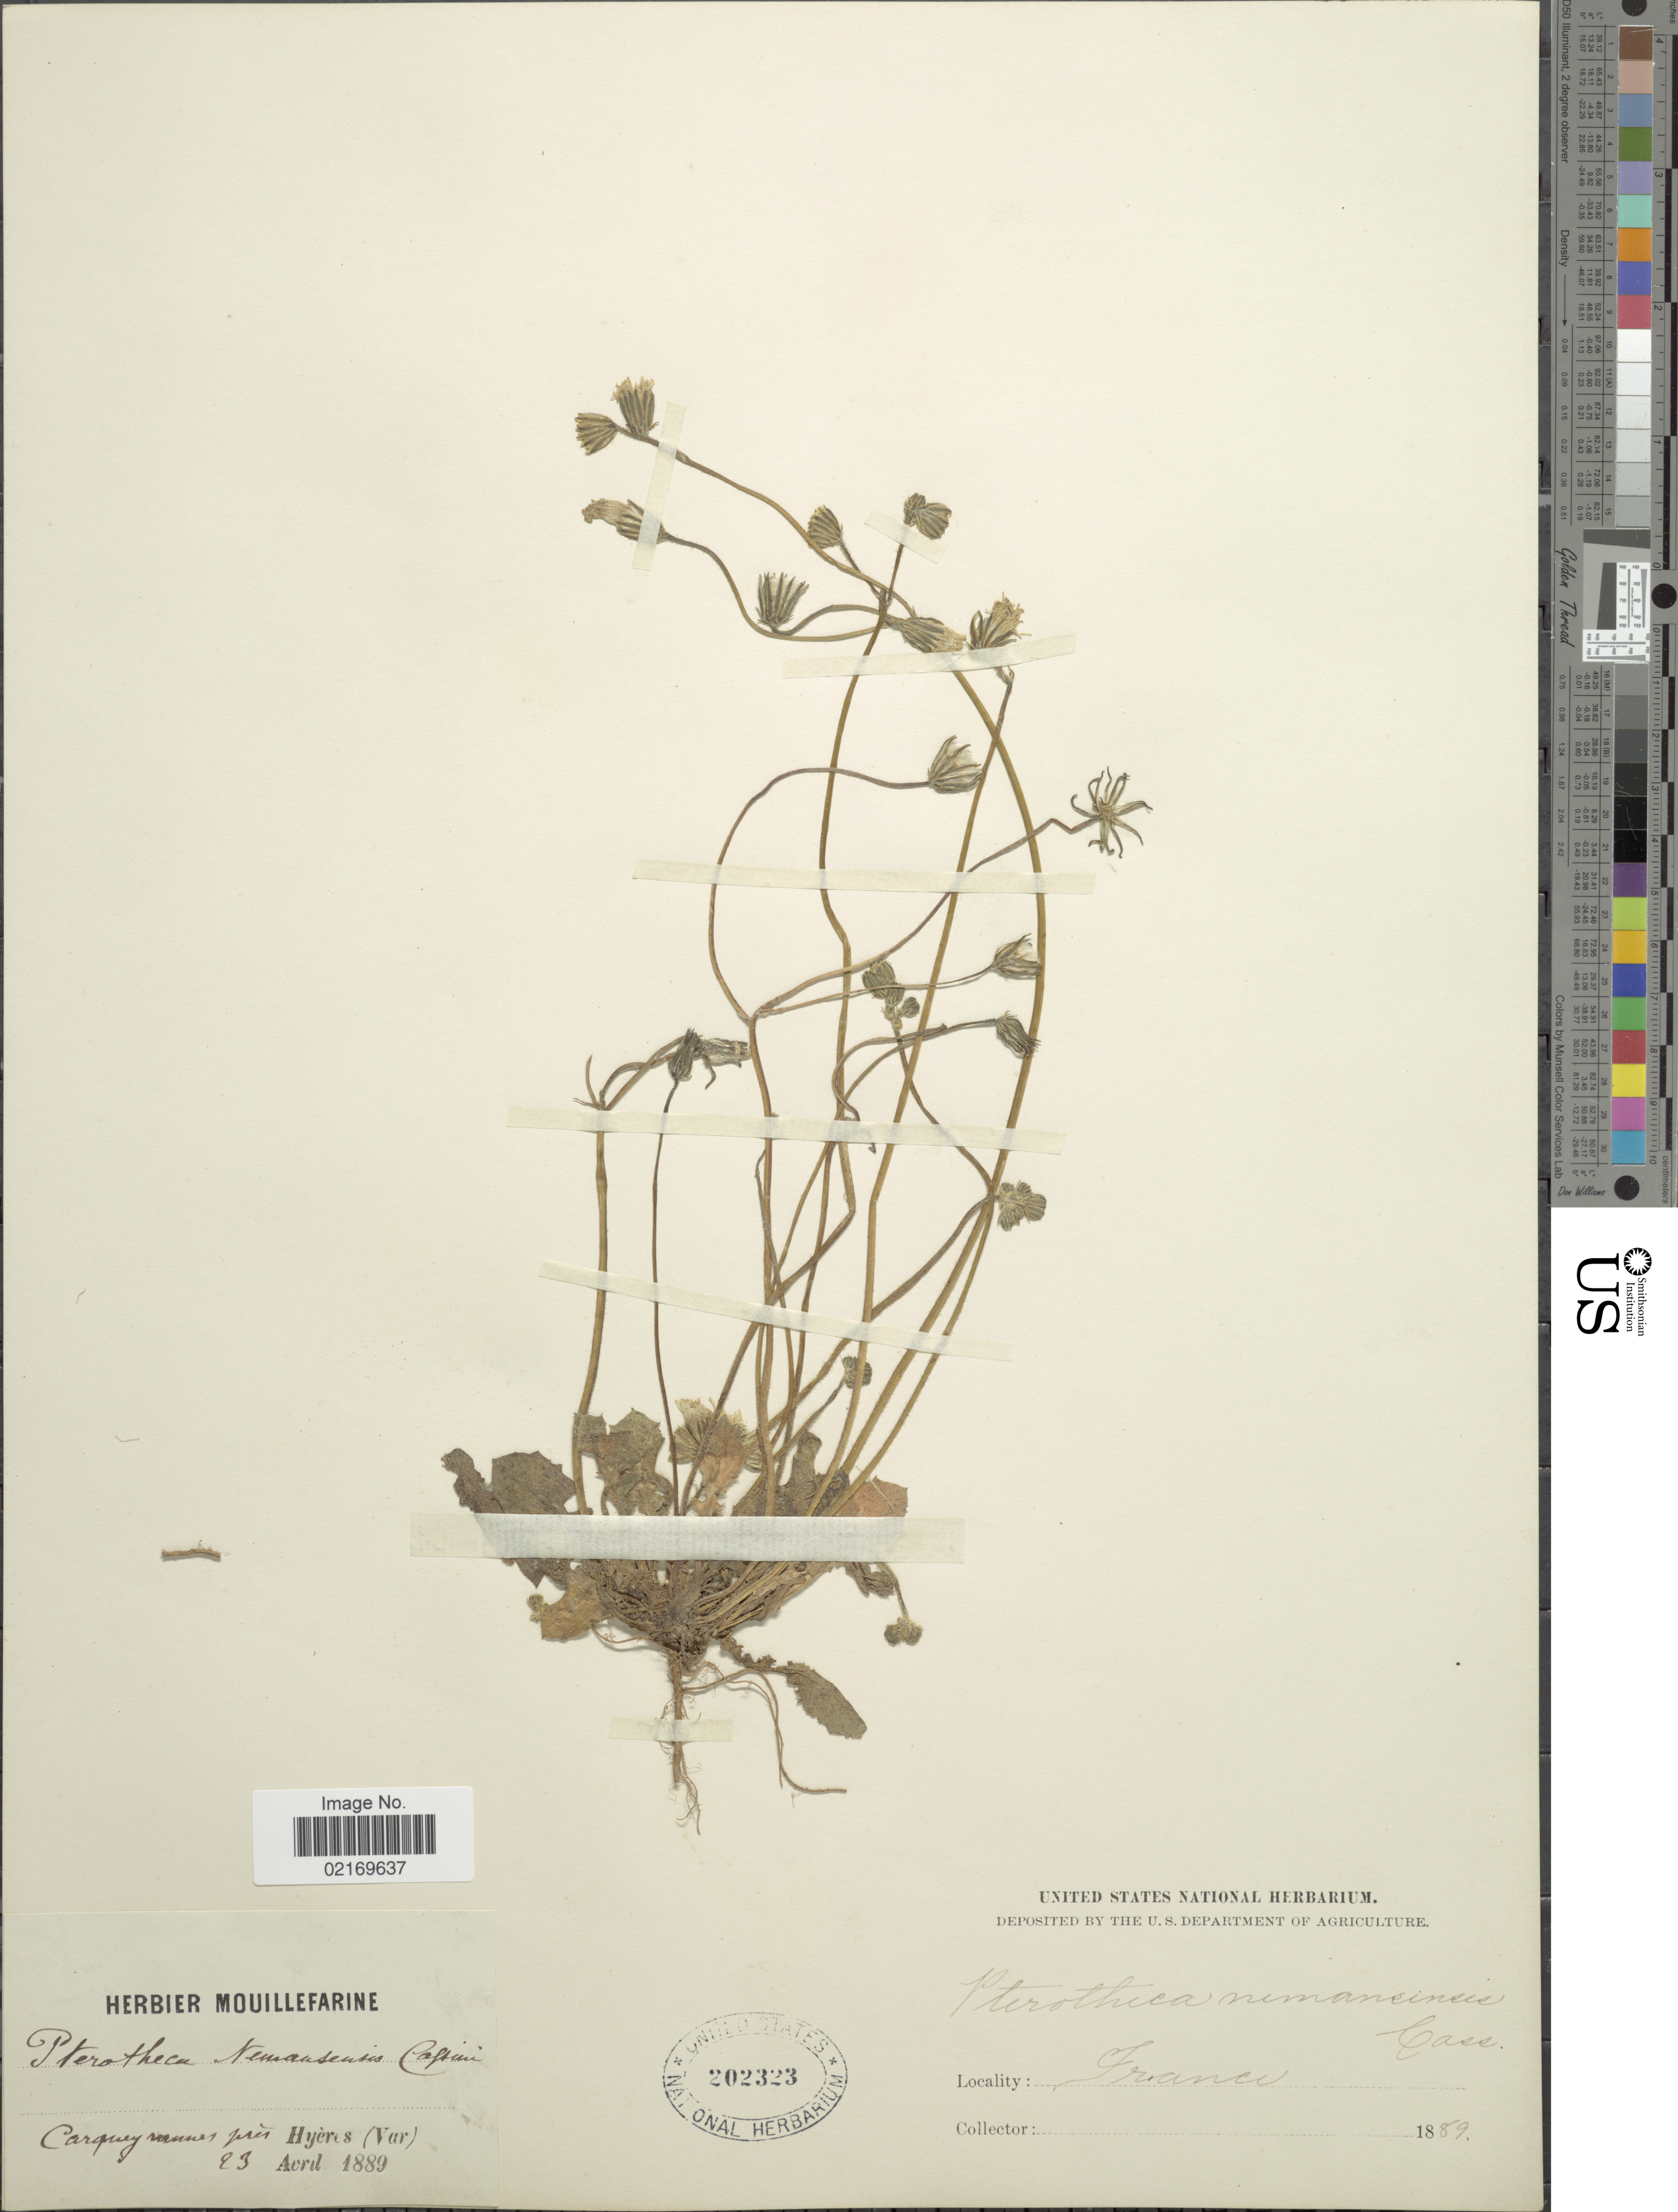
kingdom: Plantae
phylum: Tracheophyta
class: Magnoliopsida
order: Asterales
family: Asteraceae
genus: Crepis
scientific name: Crepis sancta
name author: (L.) Bornm.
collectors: ex herb. Mouillefarine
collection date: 1889-04-23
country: France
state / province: Provence-Alpes-Côte d'Azur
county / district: Var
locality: Carqueyrannes près Hyères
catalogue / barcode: US 202323